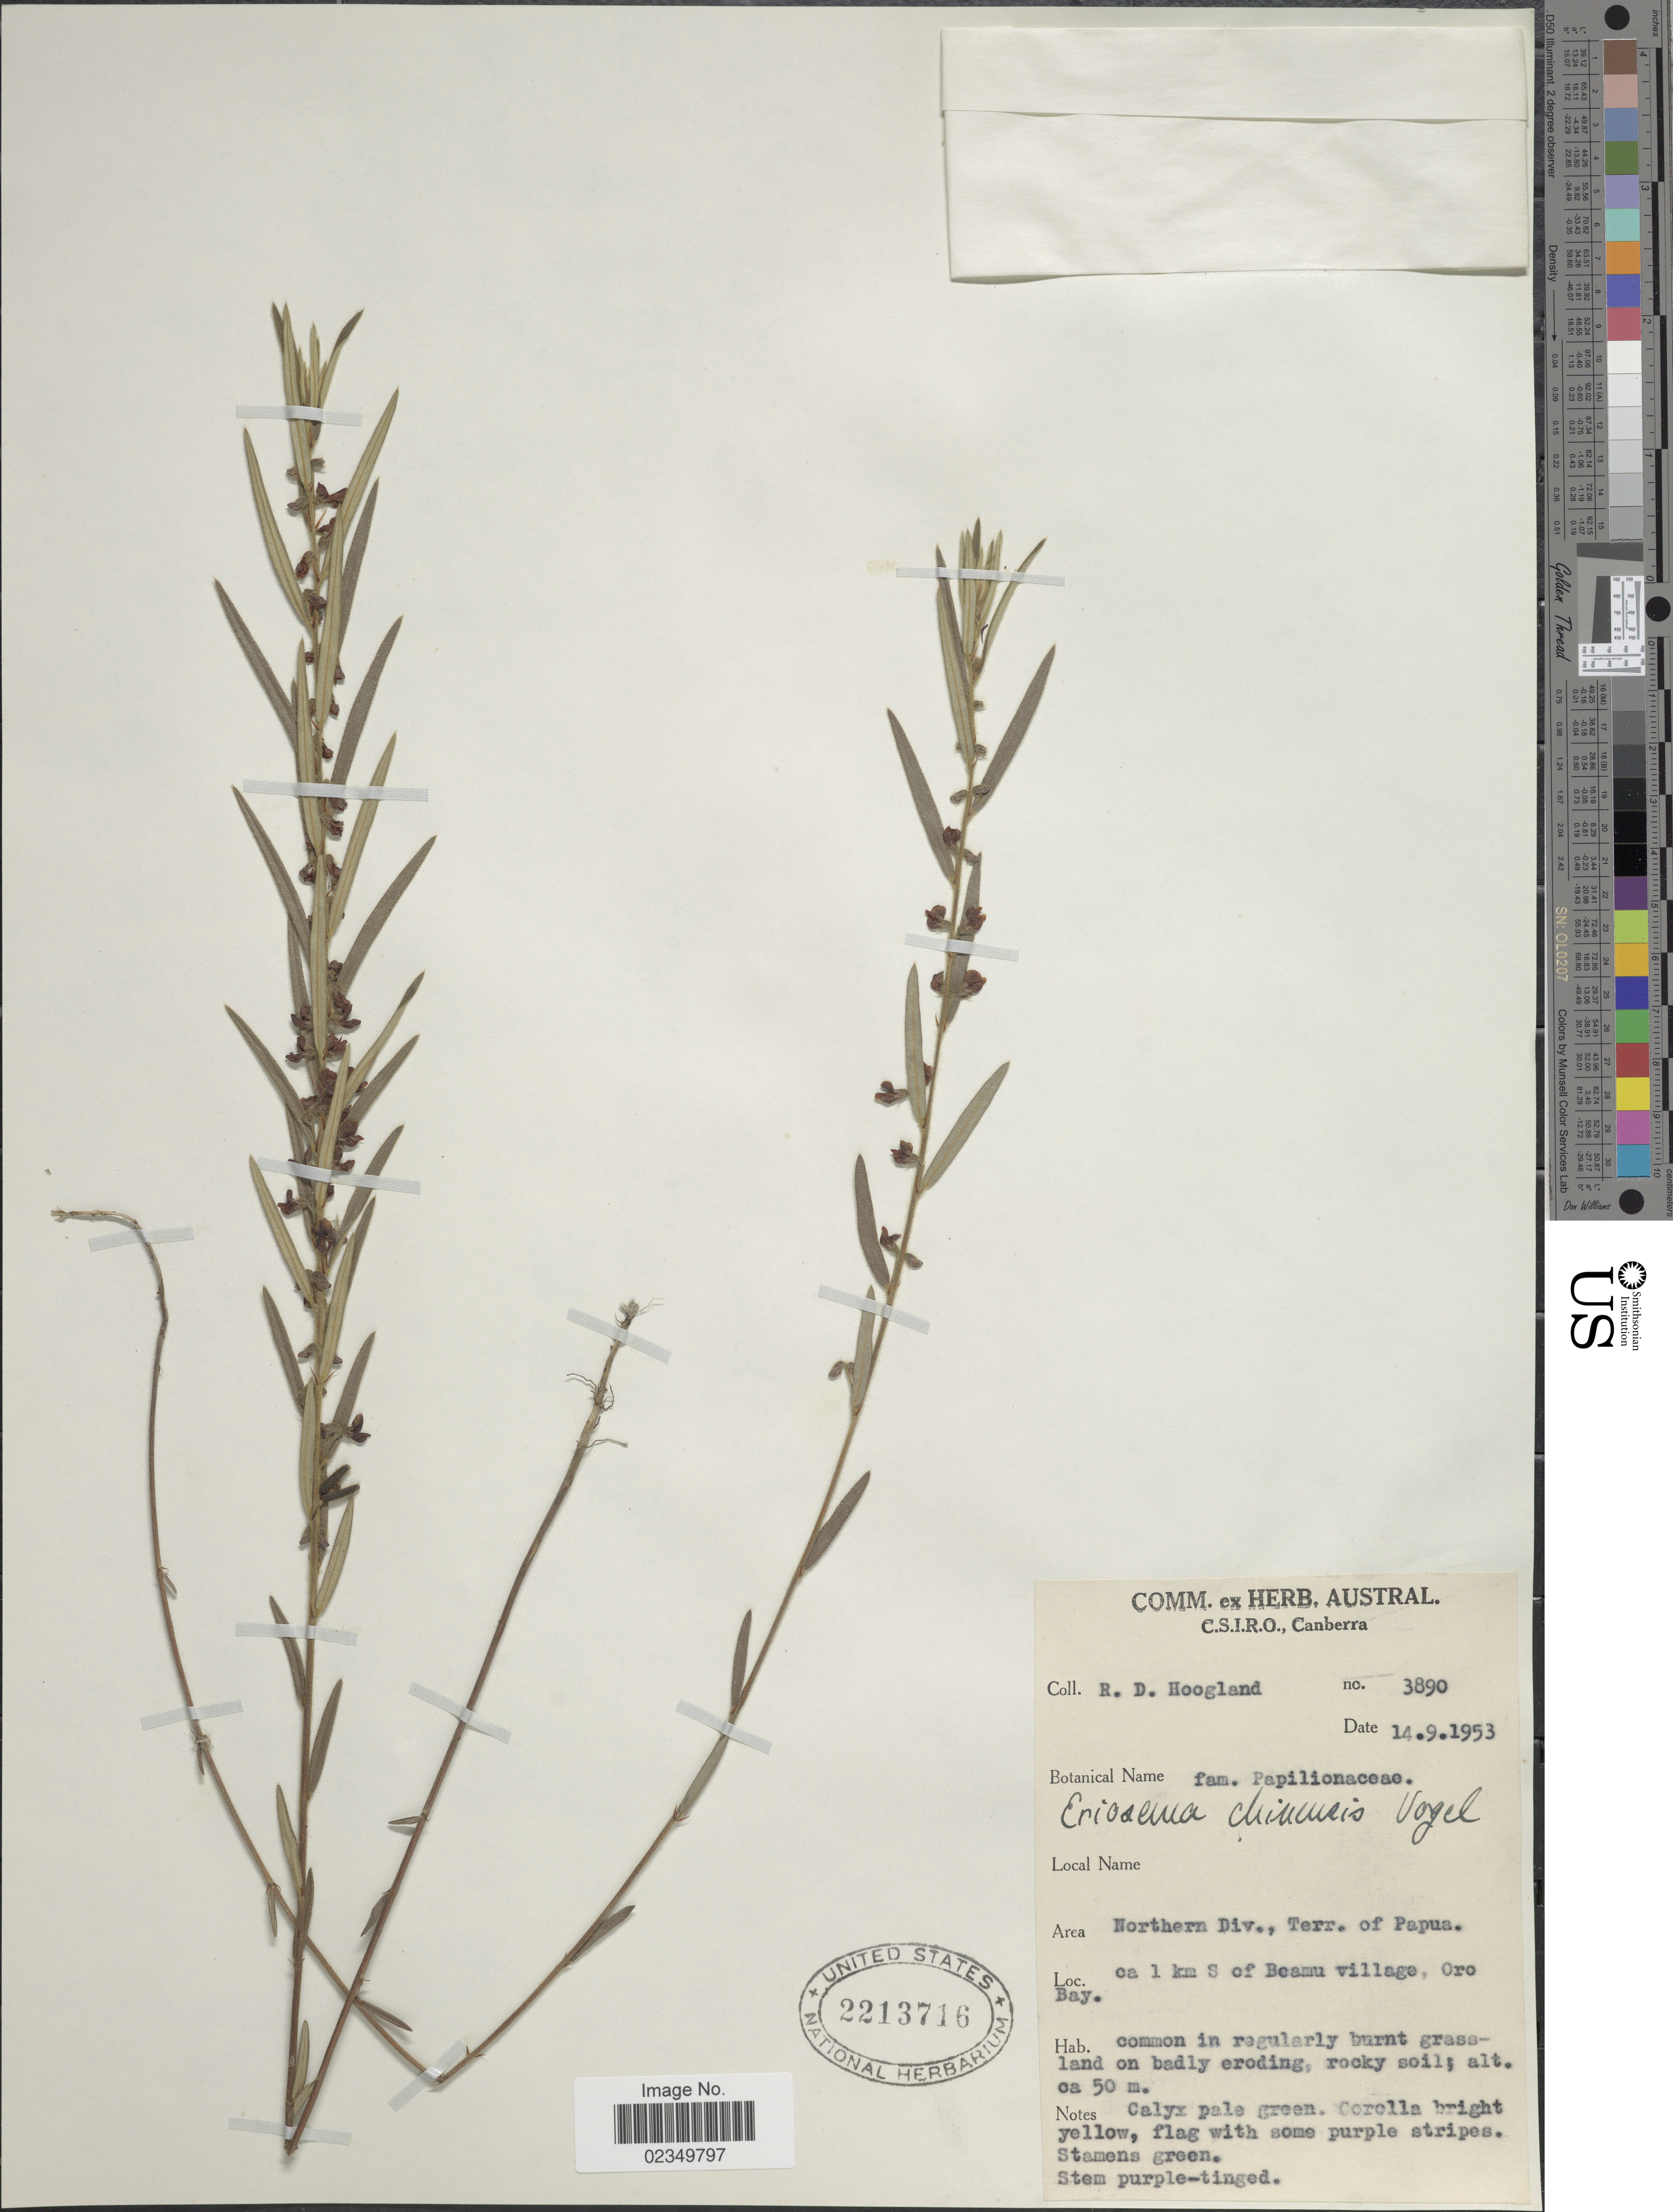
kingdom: Plantae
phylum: Tracheophyta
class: Magnoliopsida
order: Fabales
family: Fabaceae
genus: Eriosema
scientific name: Eriosema chinense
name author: Vogel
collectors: R. D. Hoogland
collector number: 3890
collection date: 1953-09-14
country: Papua New Guinea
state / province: Northern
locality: Northern Div., Terr. of Papua, ca. 1 km S of Beamu village, Oro Bay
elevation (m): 50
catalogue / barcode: US 2213716